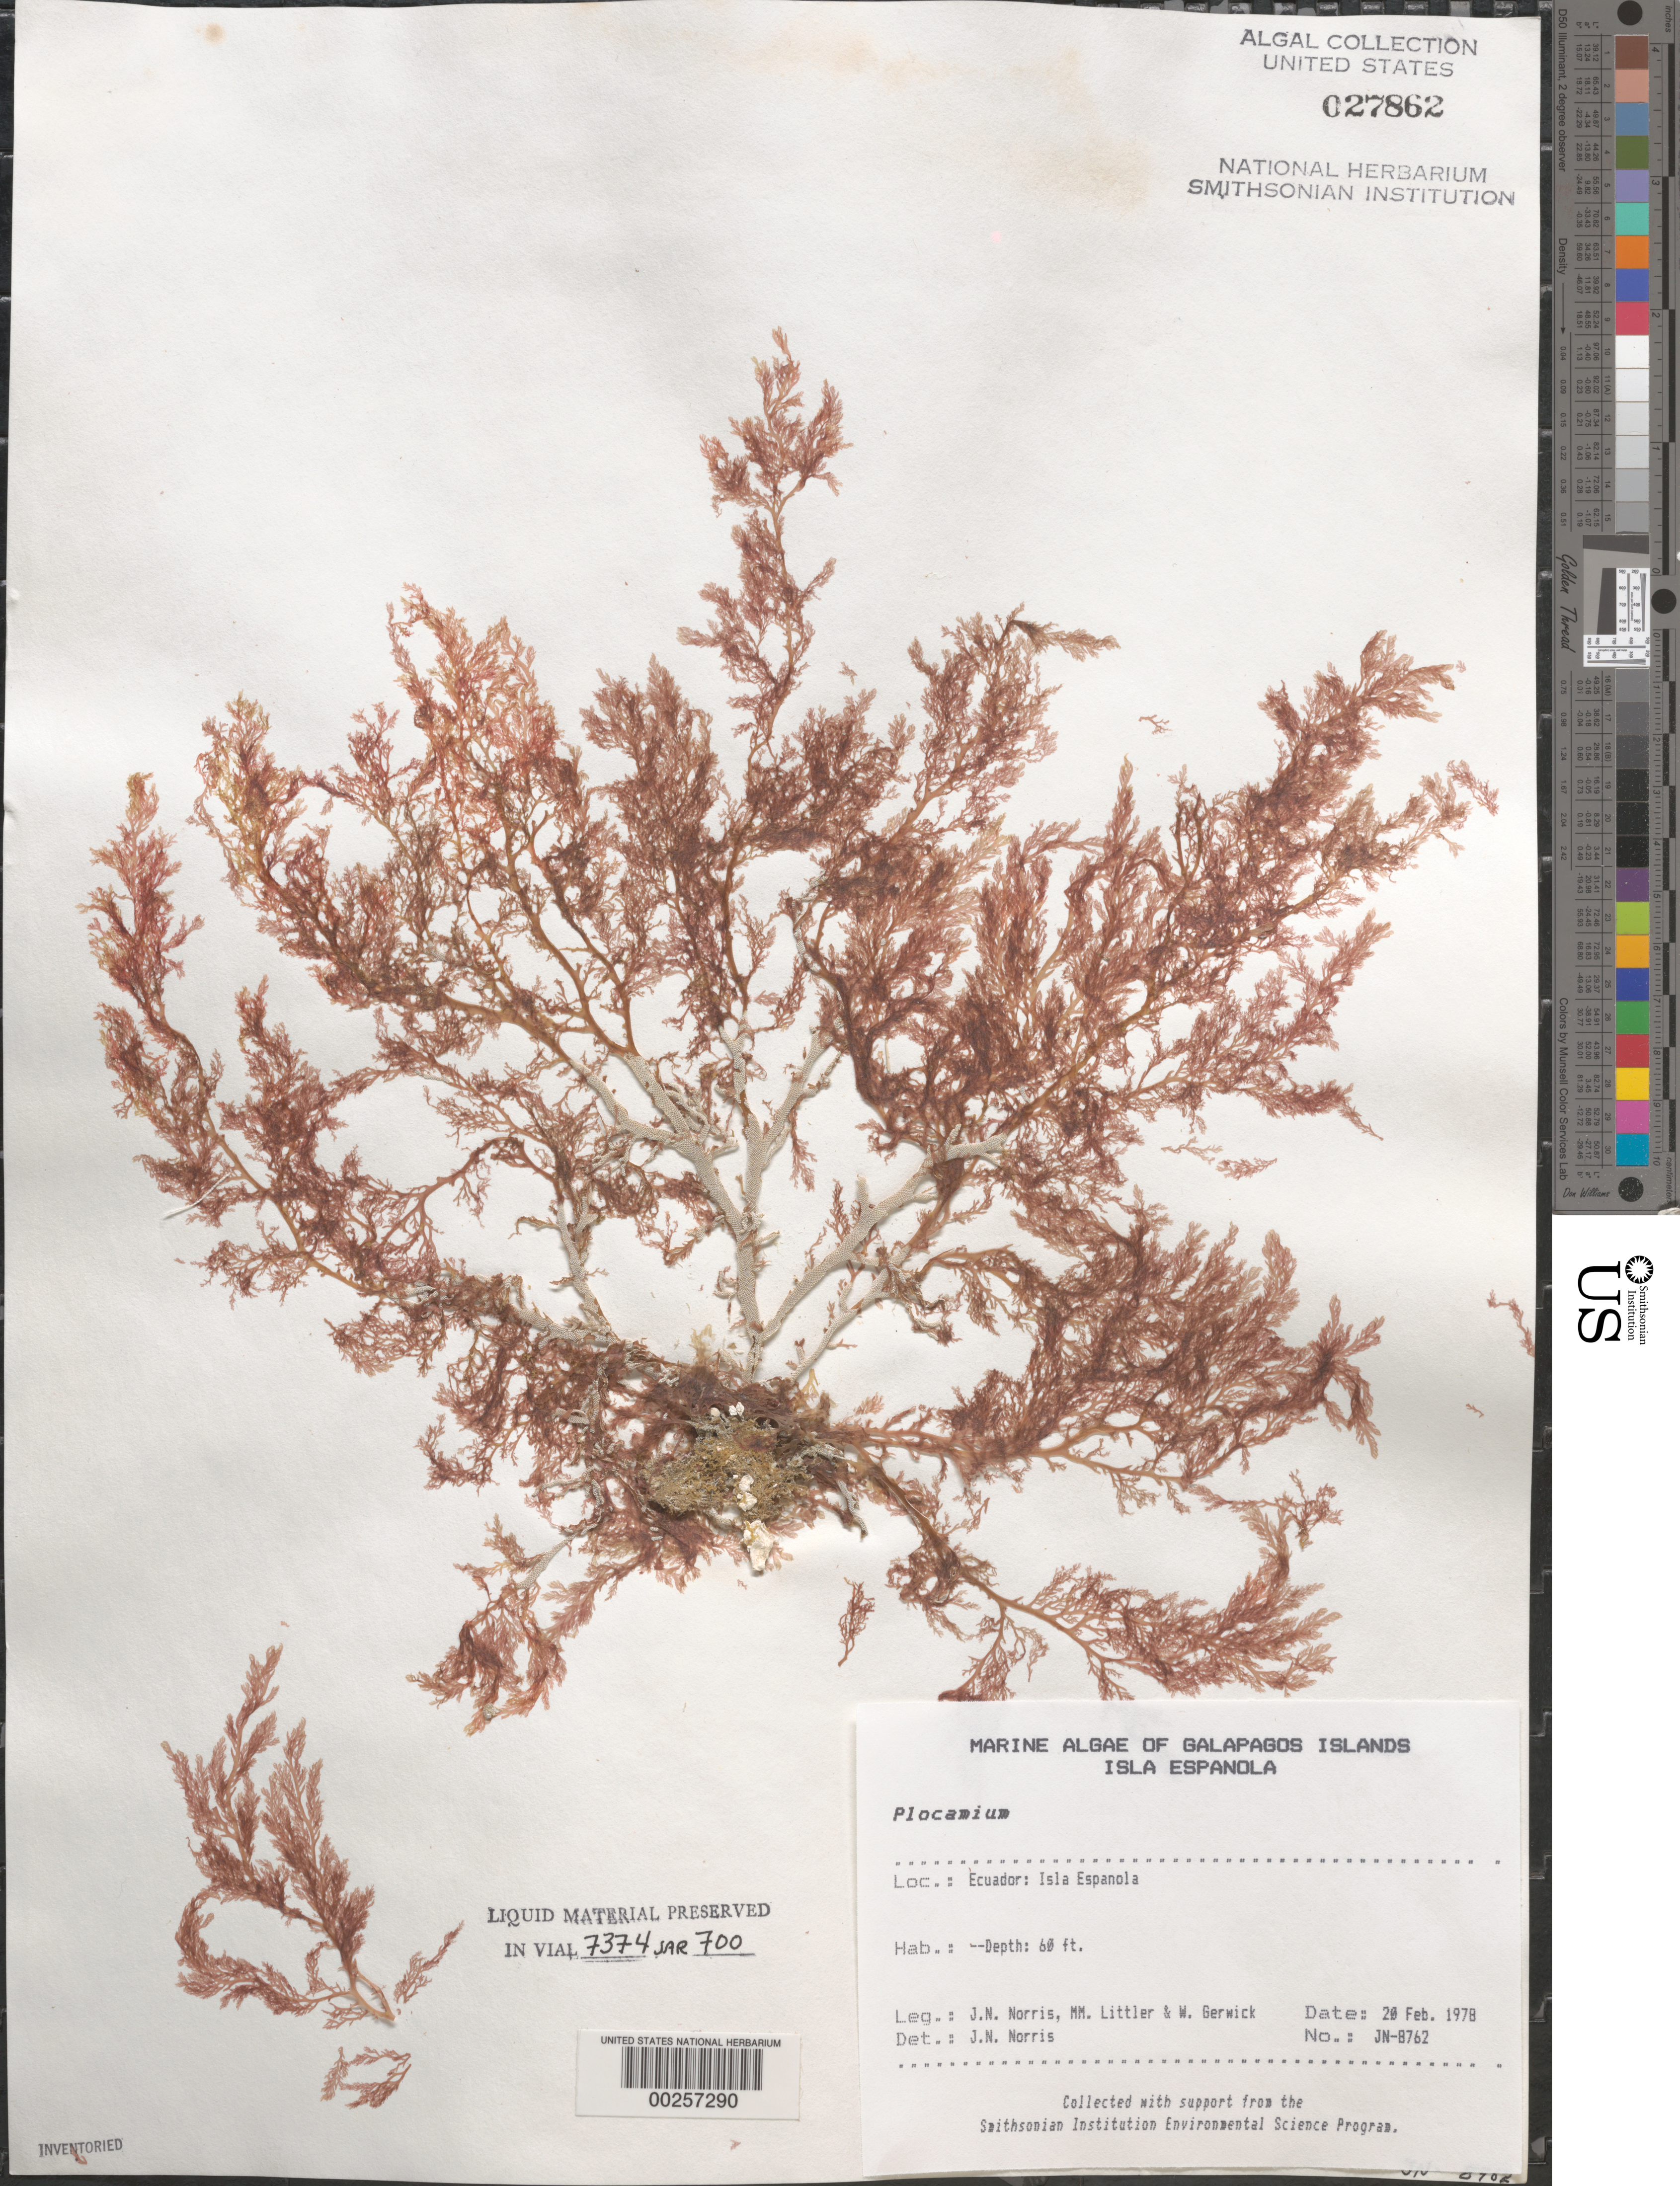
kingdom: Plantae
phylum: Rhodophyta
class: Florideophyceae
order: Plocamiales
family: Plocamiaceae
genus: Plocamium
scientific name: Plocamium sp.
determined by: Norris, James N.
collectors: J. N. Norris, M. M. Littler & W. Gerwick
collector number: JN-8762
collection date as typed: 20 Feb 1978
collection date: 1978-02-20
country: Ecuador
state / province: Colón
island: Española [Hood]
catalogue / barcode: US 27862